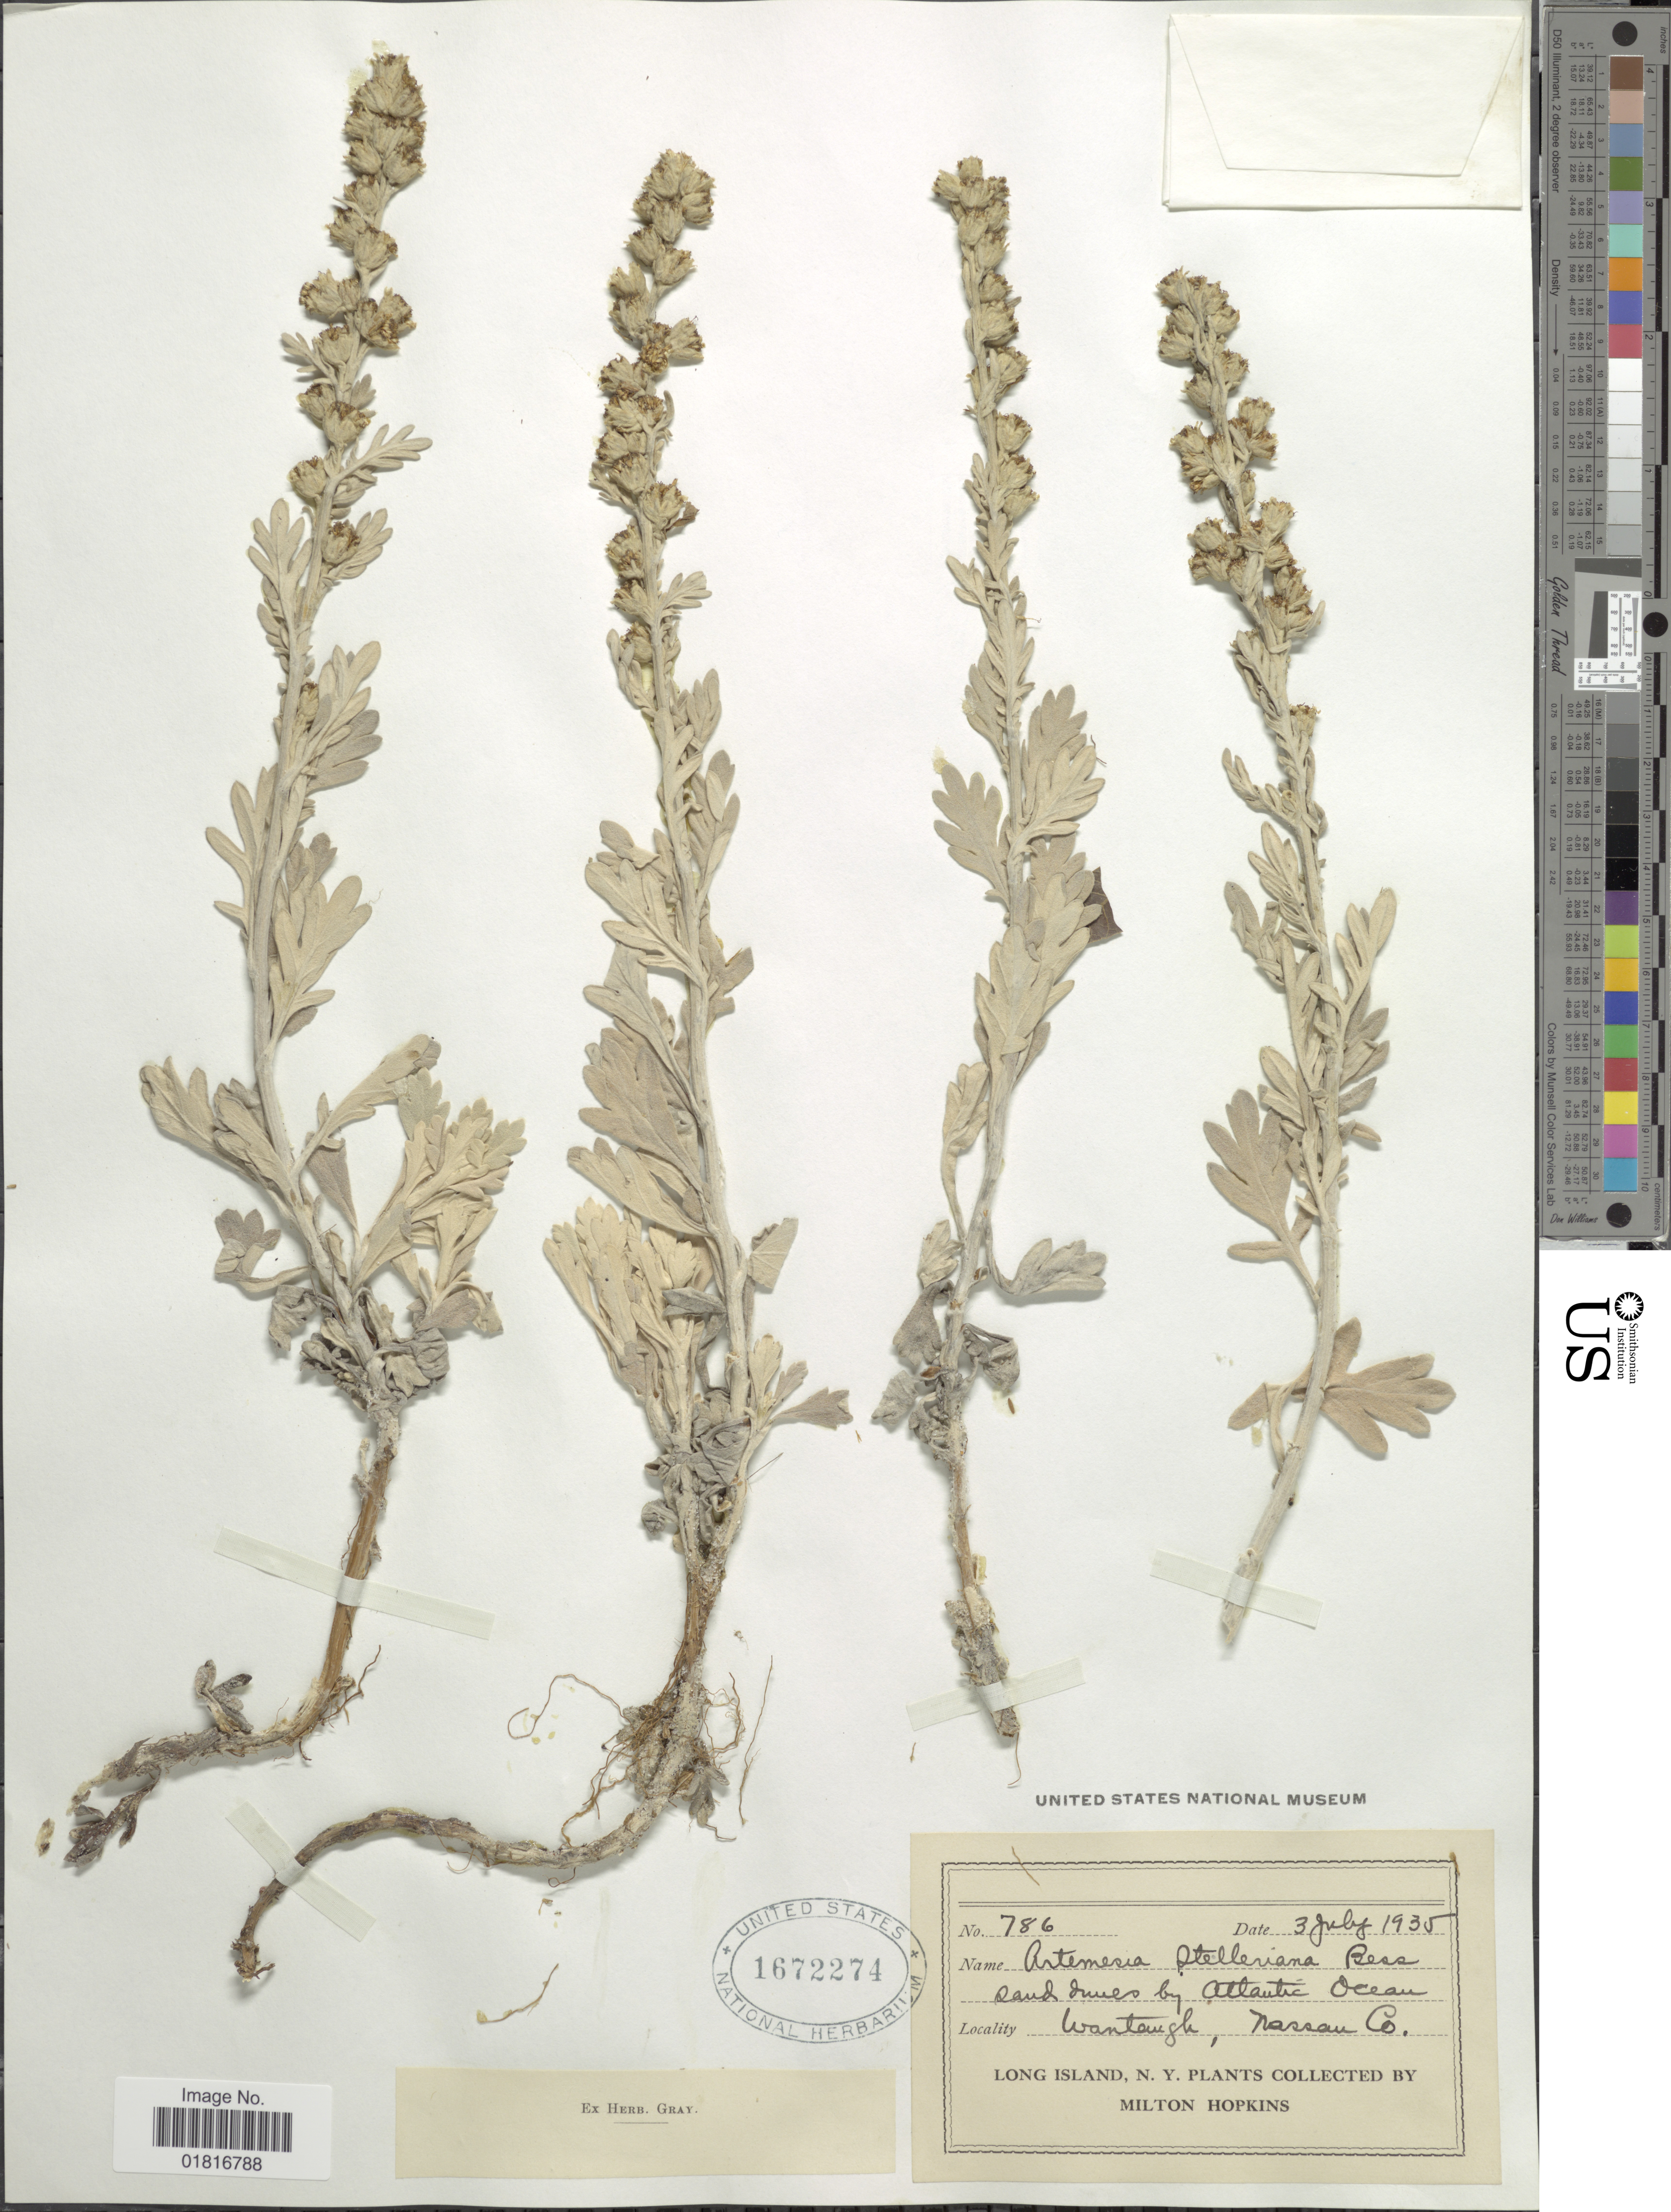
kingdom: Plantae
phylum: Tracheophyta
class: Magnoliopsida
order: Asterales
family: Asteraceae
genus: Artemisia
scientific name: Artemisia stelleriana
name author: Besser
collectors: M. Hopkins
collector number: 786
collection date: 1935-07-03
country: United States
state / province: New York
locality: San dunes by Atlantic Ocean, Wanteugh, Nassau Co, Long Island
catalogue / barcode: US 1672274